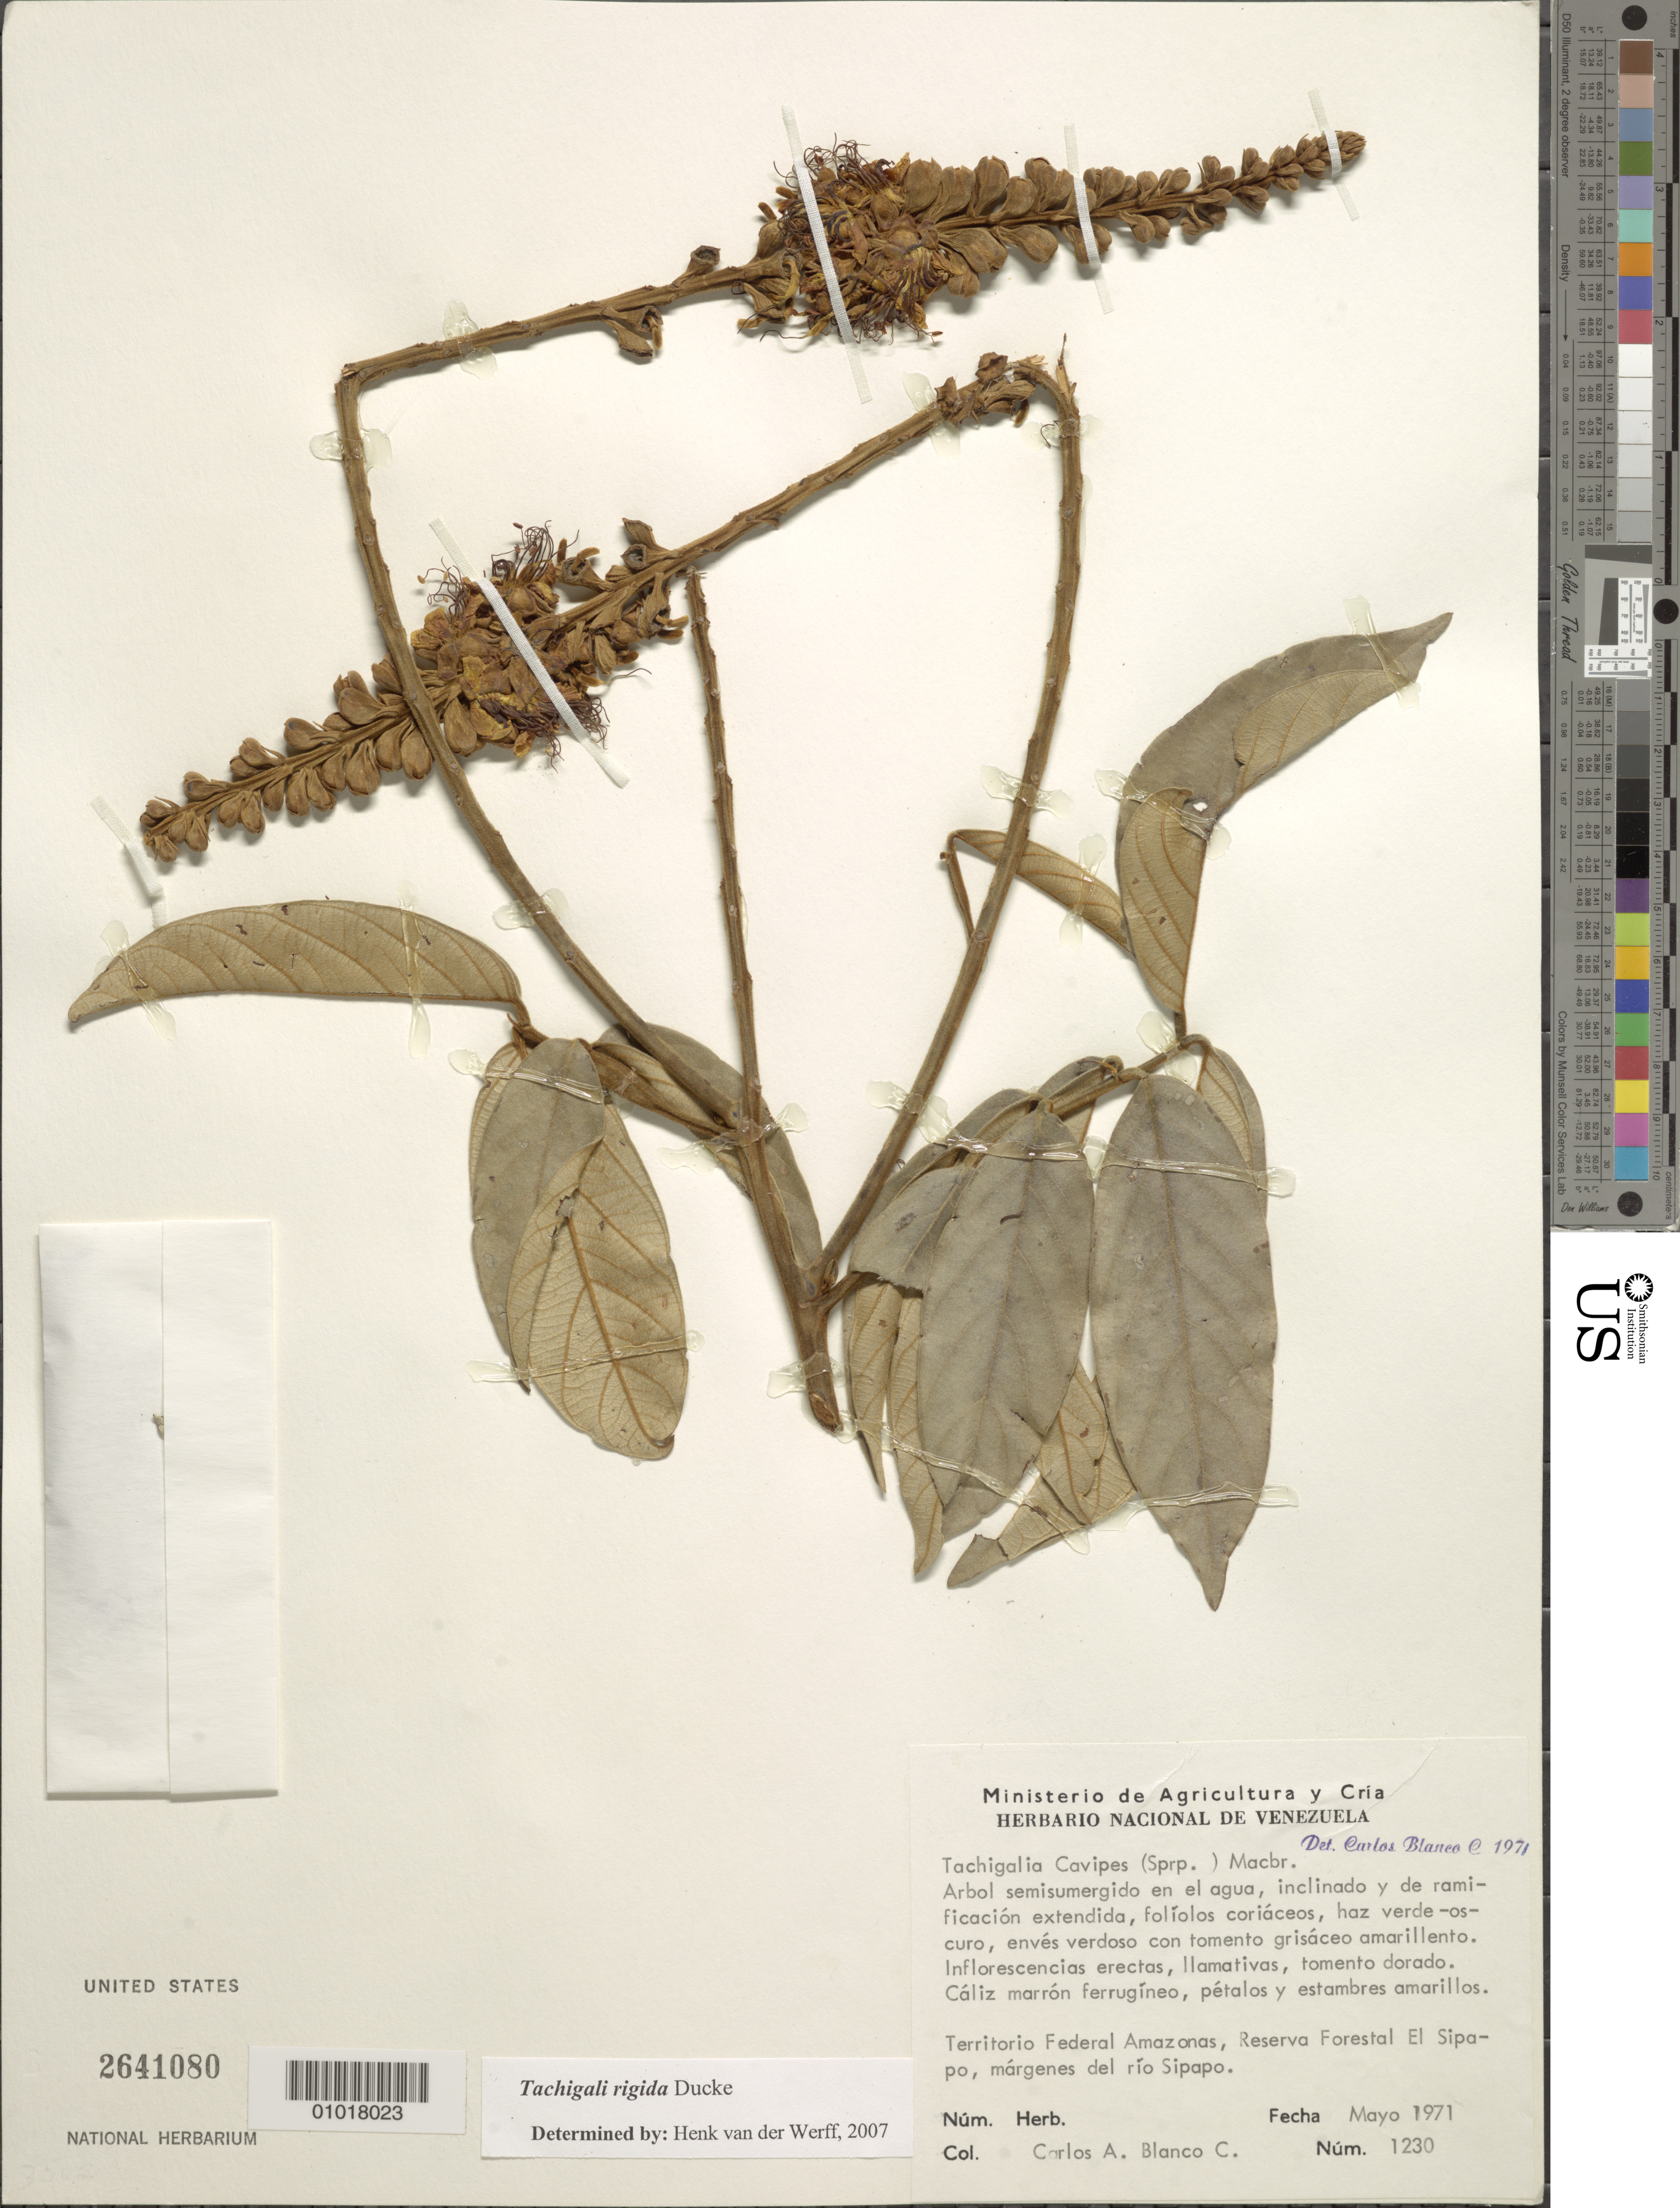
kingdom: Plantae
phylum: Tracheophyta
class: Magnoliopsida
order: Fabales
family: Fabaceae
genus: Tachigali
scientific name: Tachigali rigida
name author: Ducke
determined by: van der Werff, H., (MO), Missouri Botanical Garden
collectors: C. A. Blanco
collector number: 1230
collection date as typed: May-71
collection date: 1971-05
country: Venezuela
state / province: Amazonas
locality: Reserva Forestal El Sipapo, Río Sipapo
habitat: Riverbank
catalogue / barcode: US 2641080